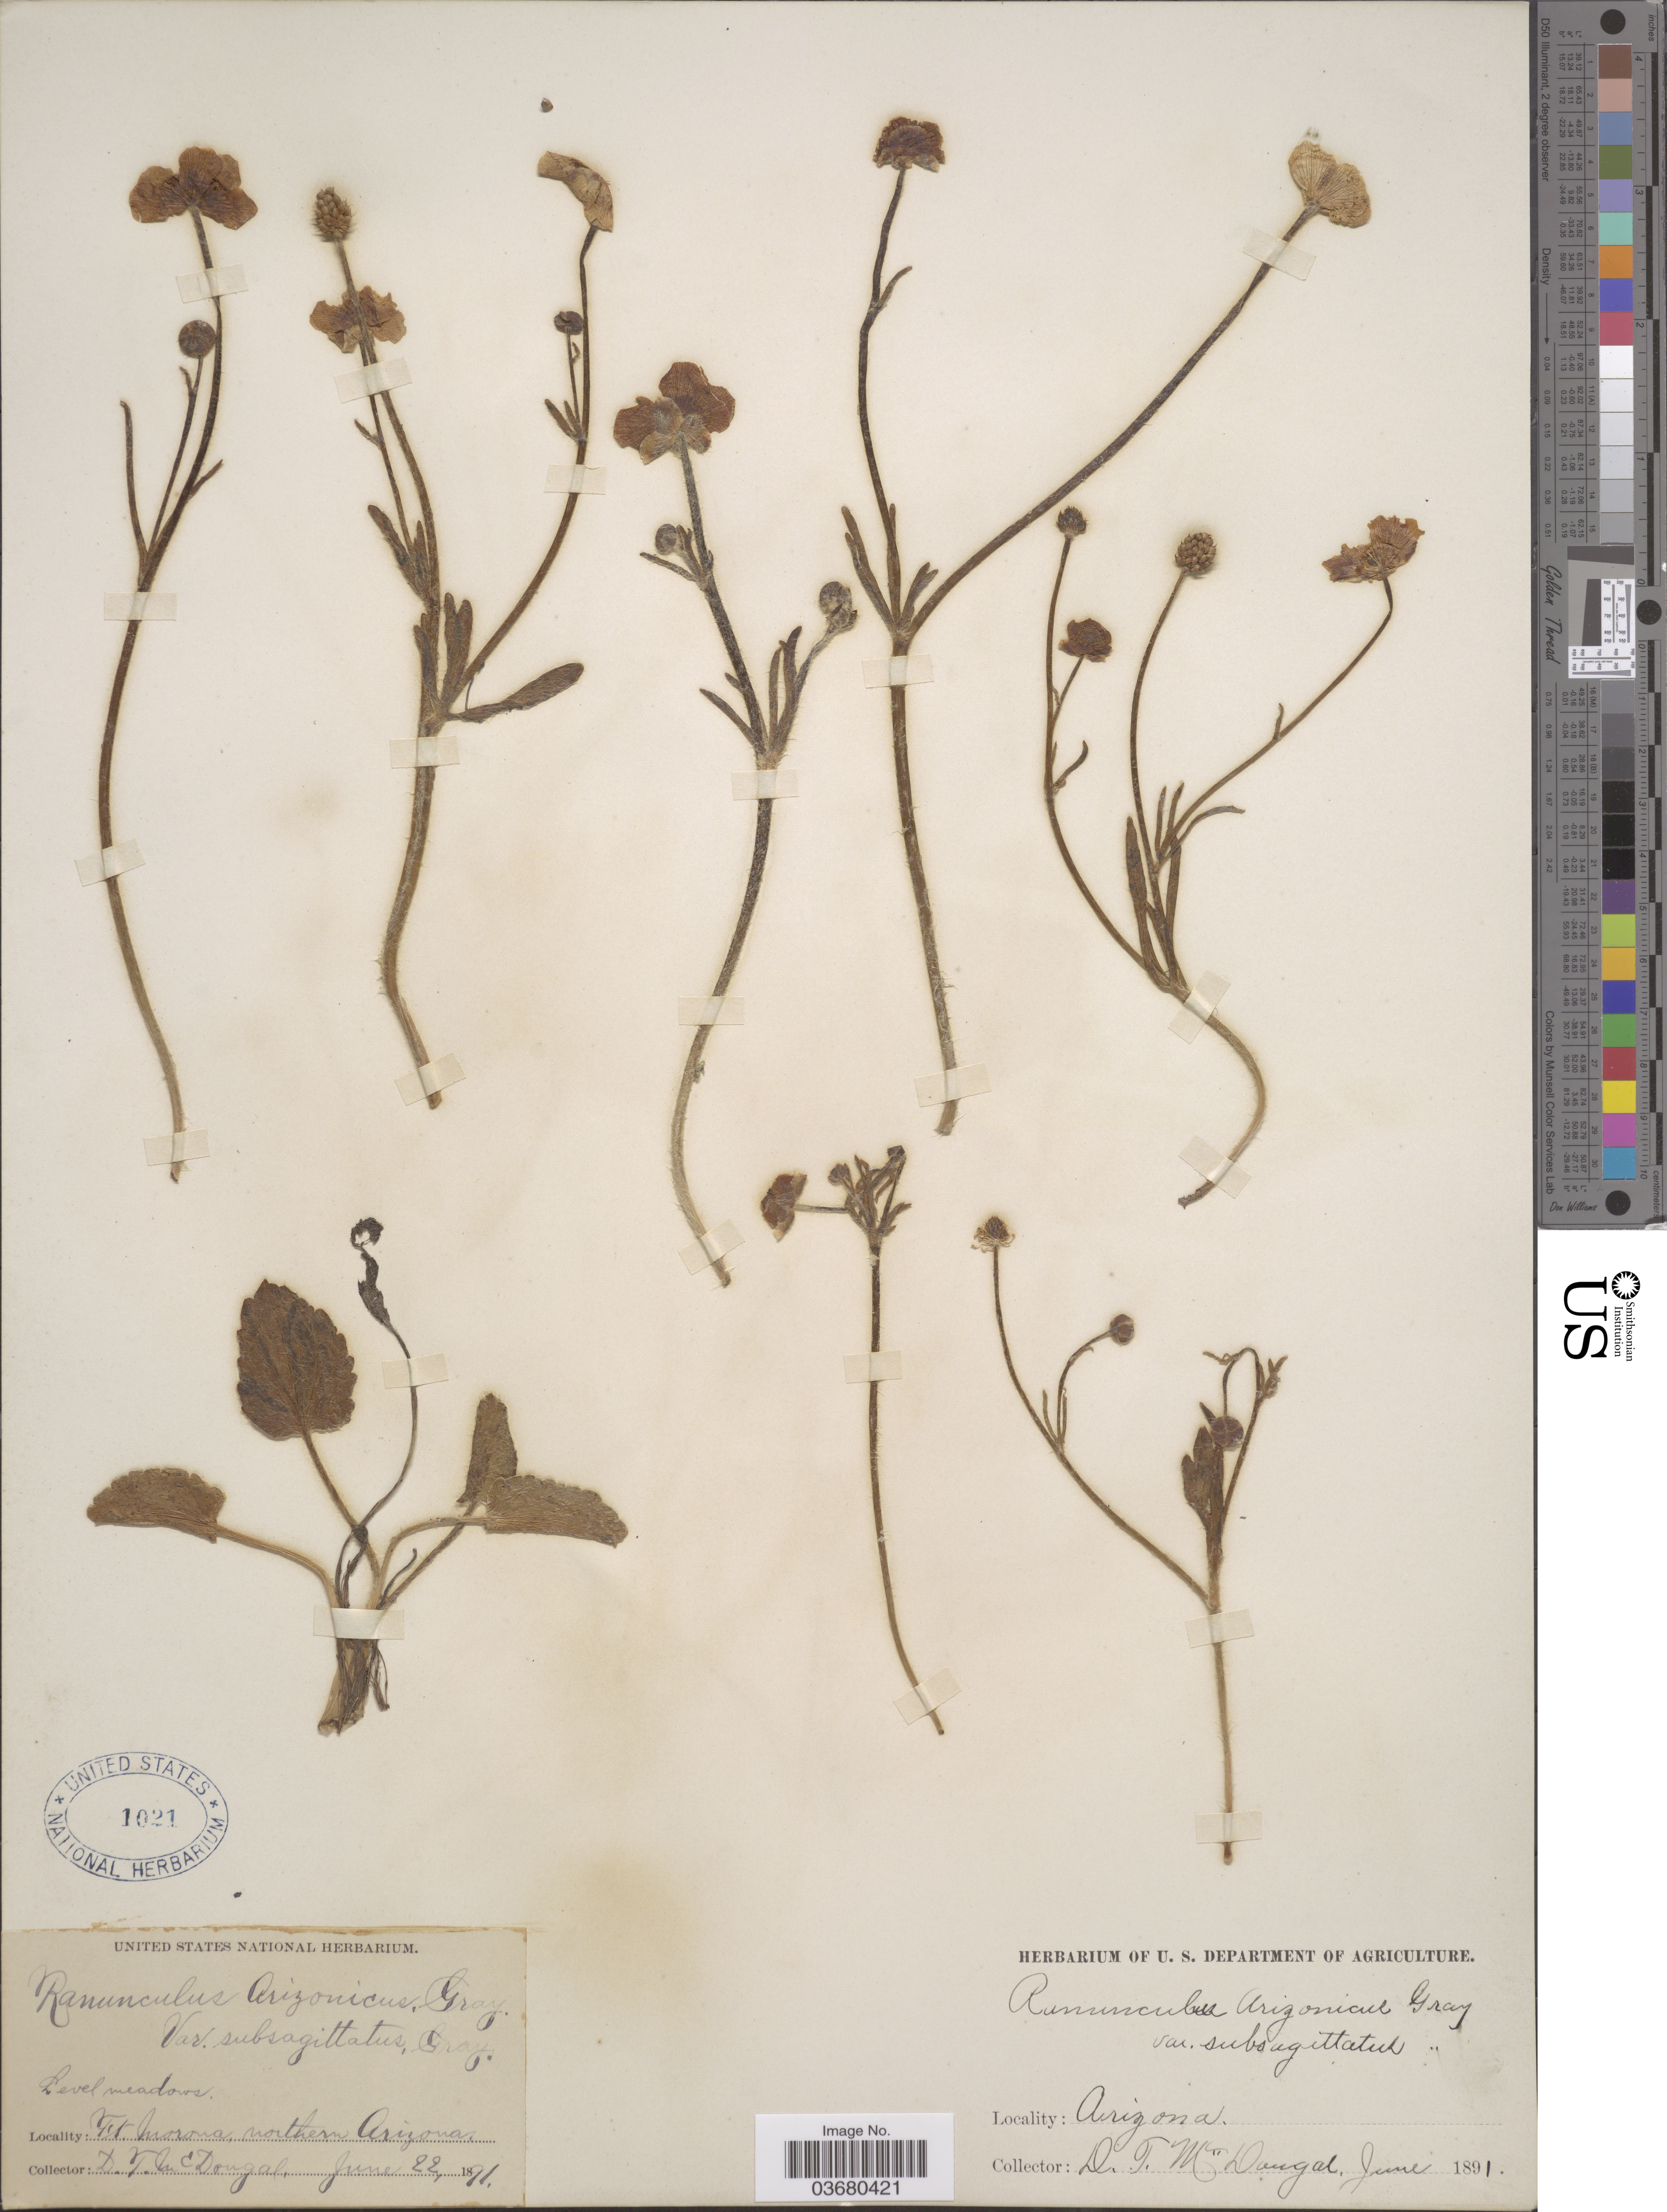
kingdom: Plantae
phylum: Tracheophyta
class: Magnoliopsida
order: Ranunculales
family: Ranunculaceae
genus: Ranunculus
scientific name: Ranunculus cardiophyllus var. subsagittatus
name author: (A. Gray) L.D. Benson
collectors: D. T. MacDougal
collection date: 1891-06-22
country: United States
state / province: Arizona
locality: Ft. Morona, northern Arizona.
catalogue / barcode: US 1021